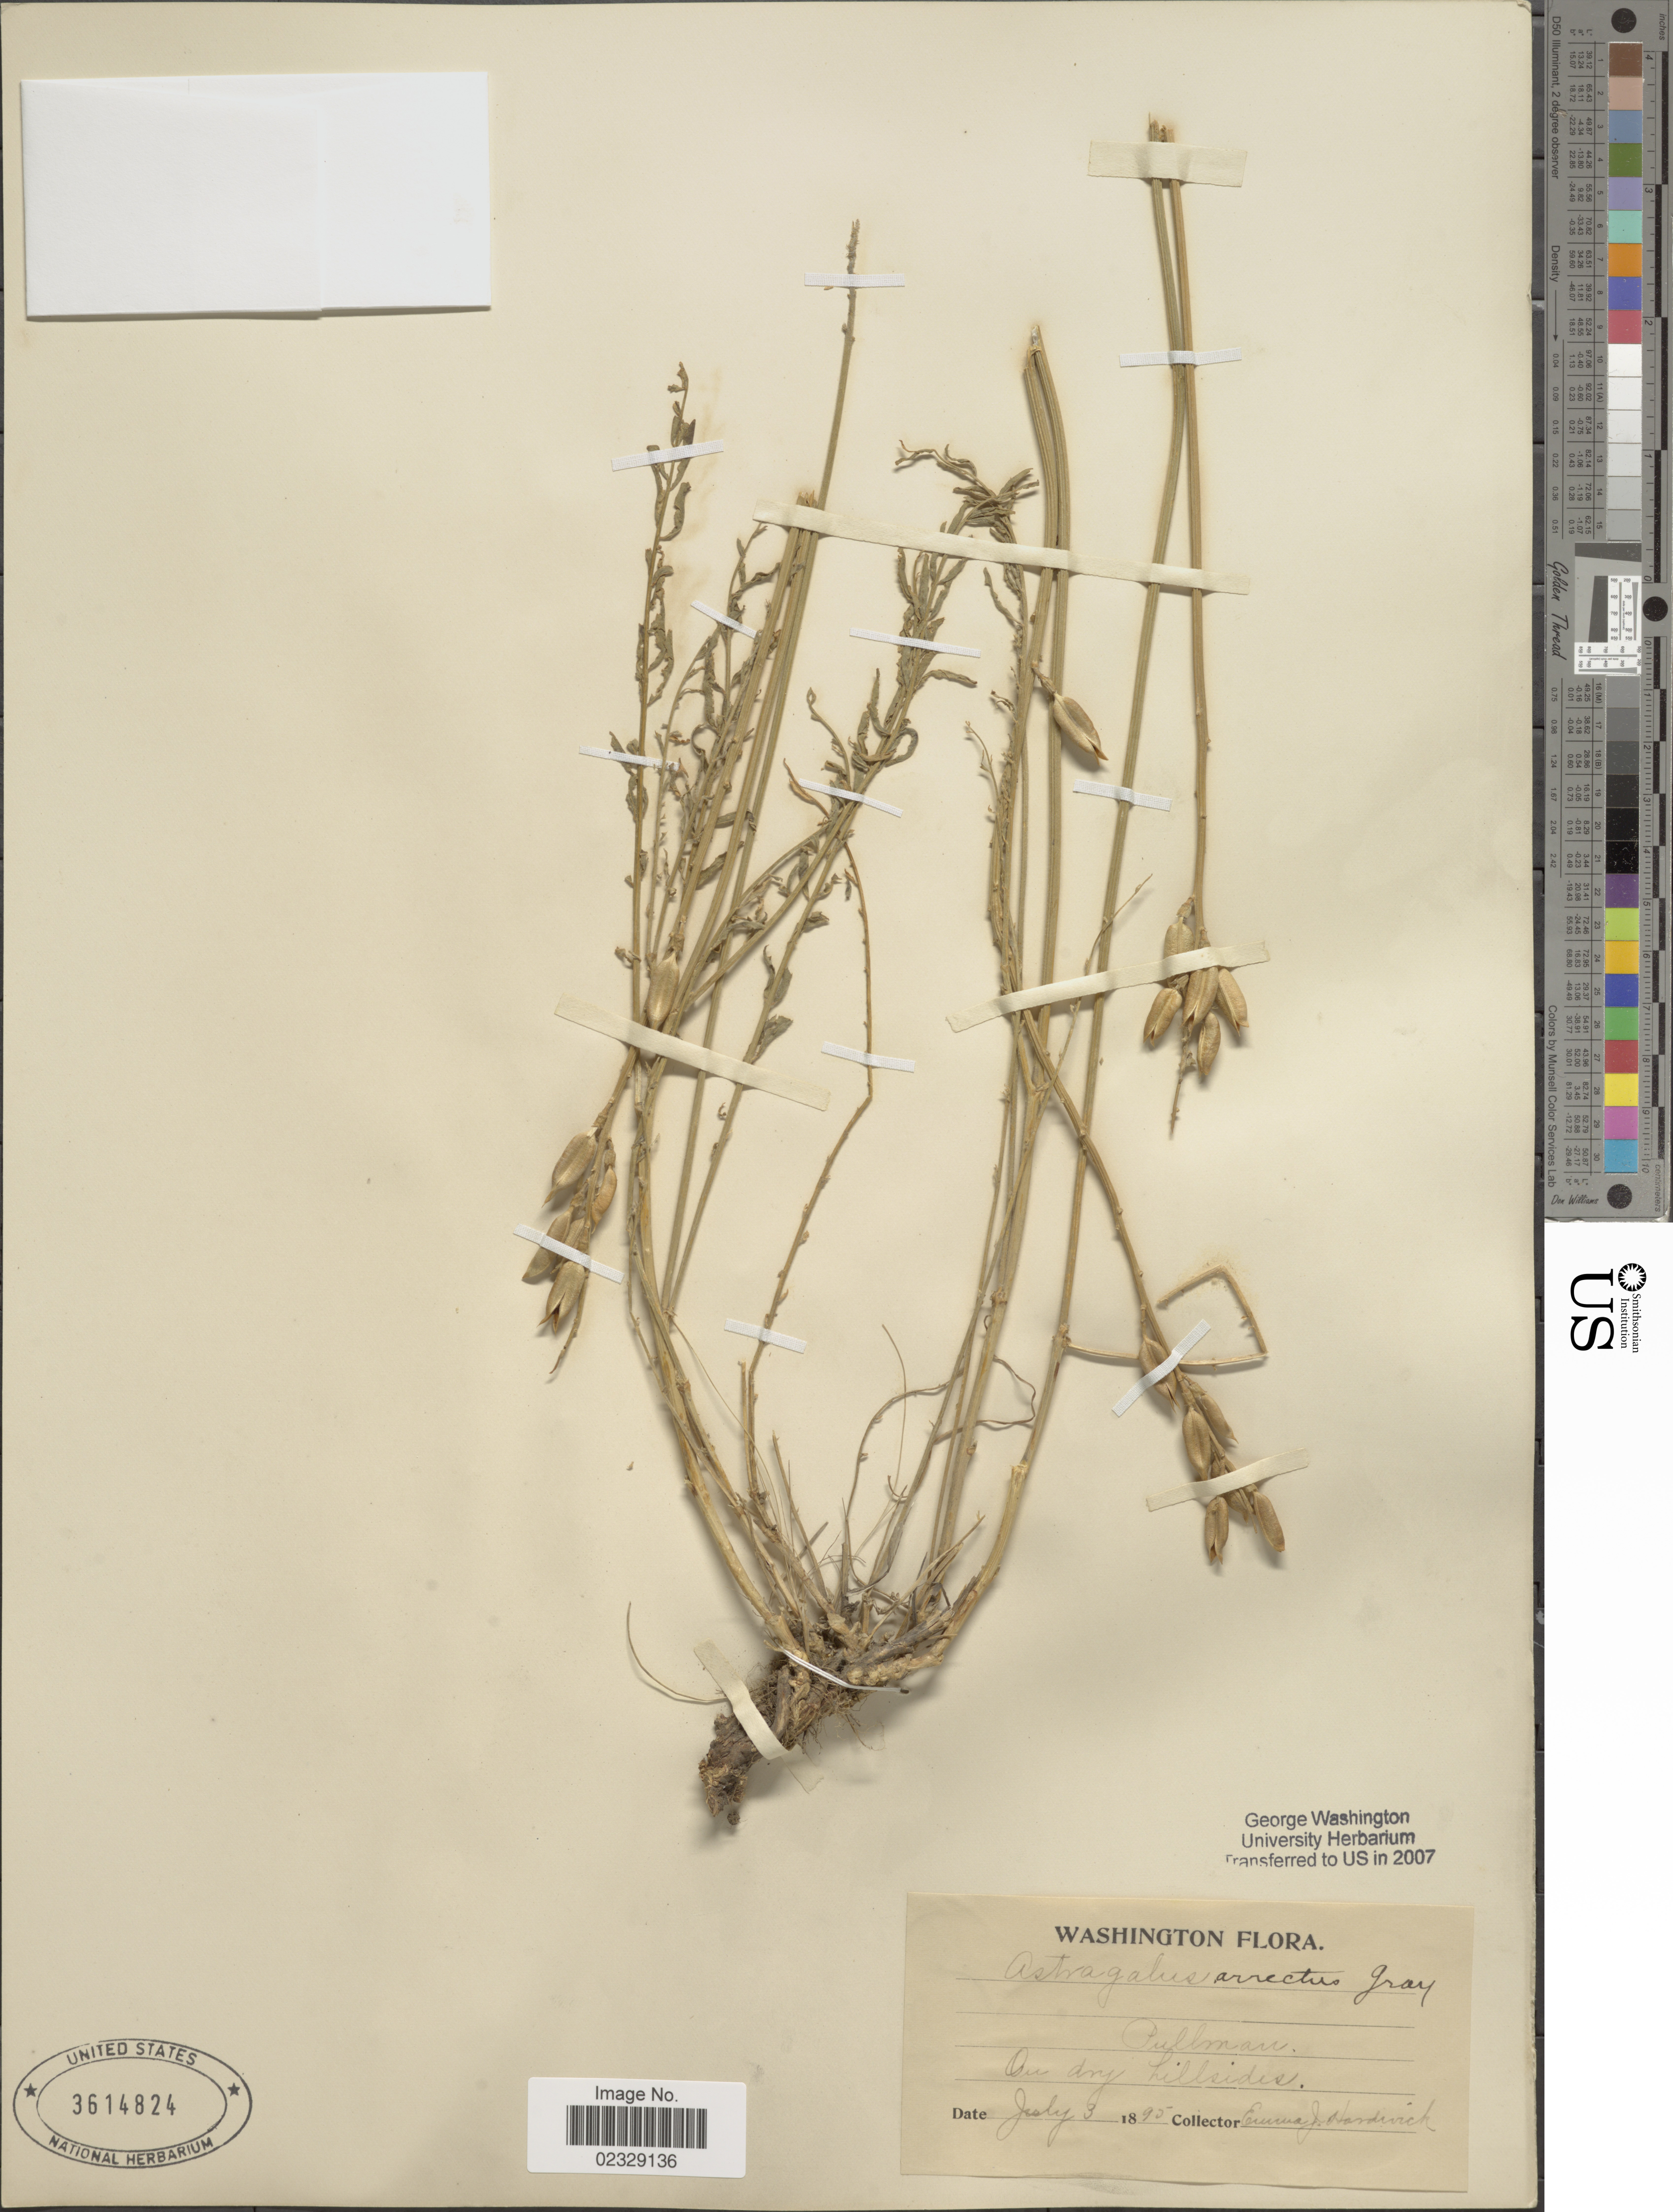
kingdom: Plantae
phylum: Tracheophyta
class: Magnoliopsida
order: Fabales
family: Fabaceae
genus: Astragalus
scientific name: Astragalus arrectus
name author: A. Gray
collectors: E. Hardwick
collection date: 1895-07-03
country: United States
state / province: Washington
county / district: Whitman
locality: Pullman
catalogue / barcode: US 3614824